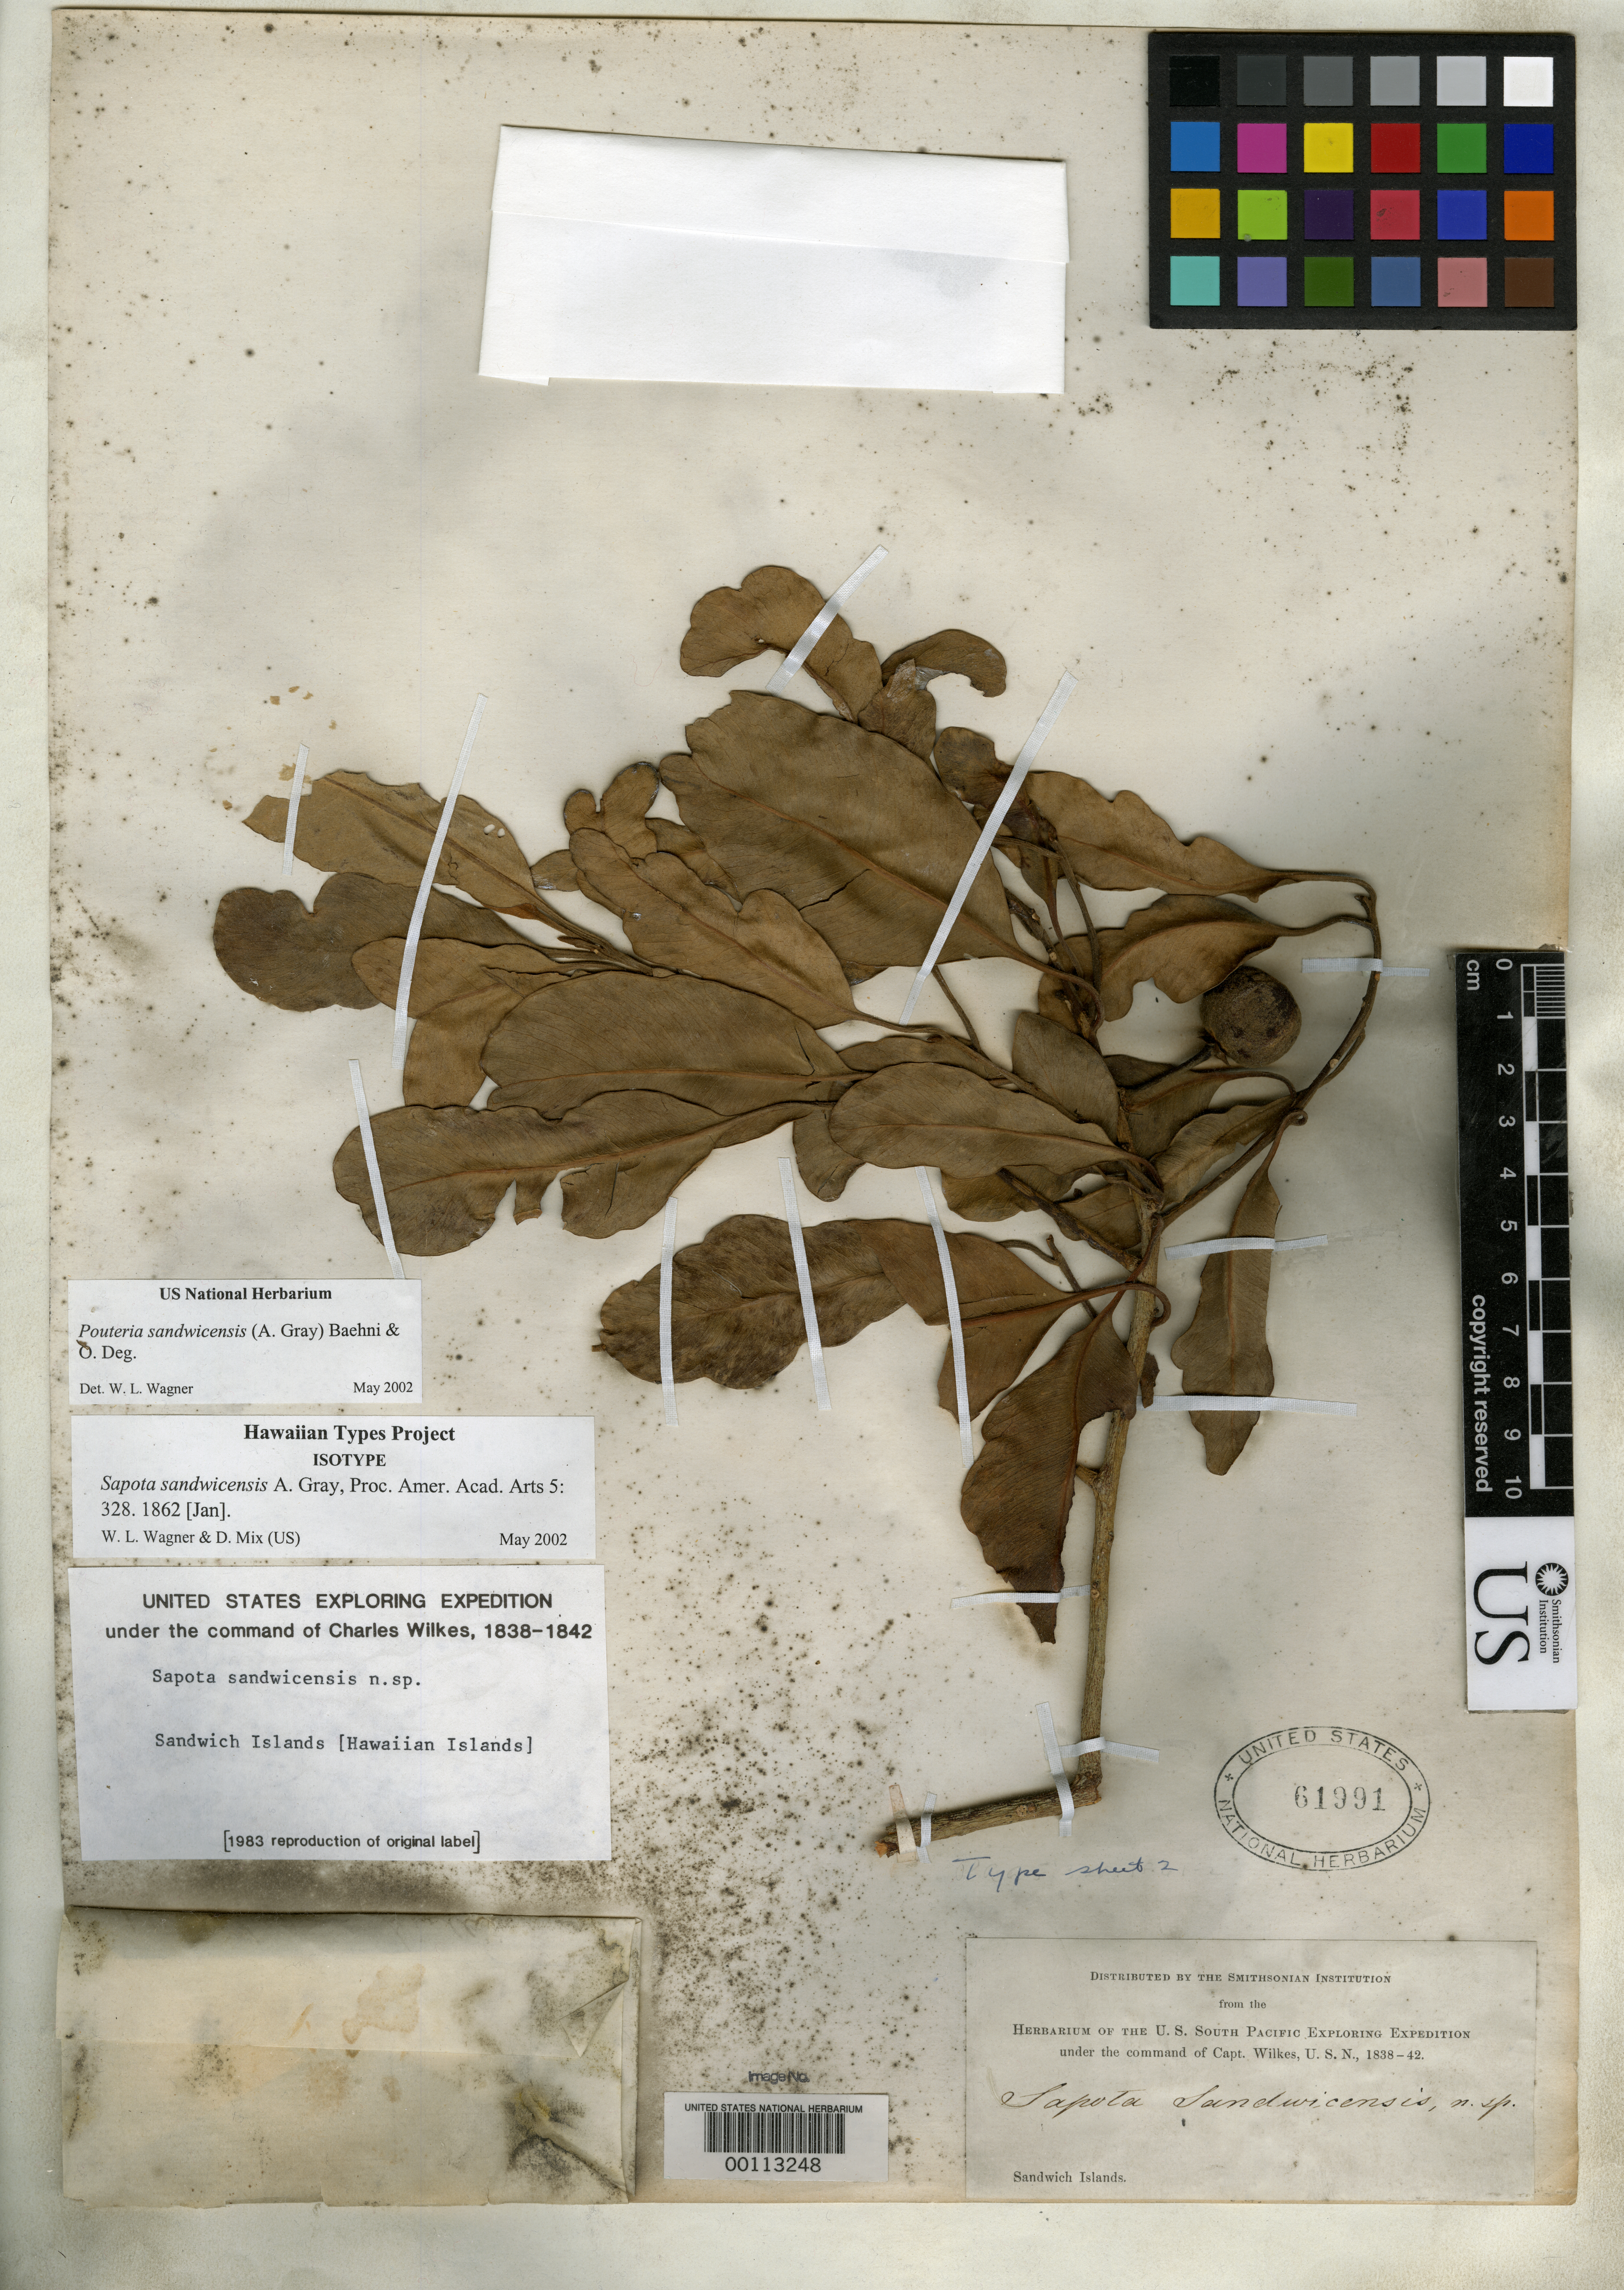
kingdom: Plantae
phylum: Tracheophyta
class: Magnoliopsida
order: Ericales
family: Sapotaceae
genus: Sapota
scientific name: Sapota sandwicensis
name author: A. Gray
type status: Type Collection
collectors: Wilkes Explor. Exped.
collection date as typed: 1838 to -- --- 1842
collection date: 1838/1842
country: United States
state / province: Hawaii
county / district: Maui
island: Maui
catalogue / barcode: US 61991